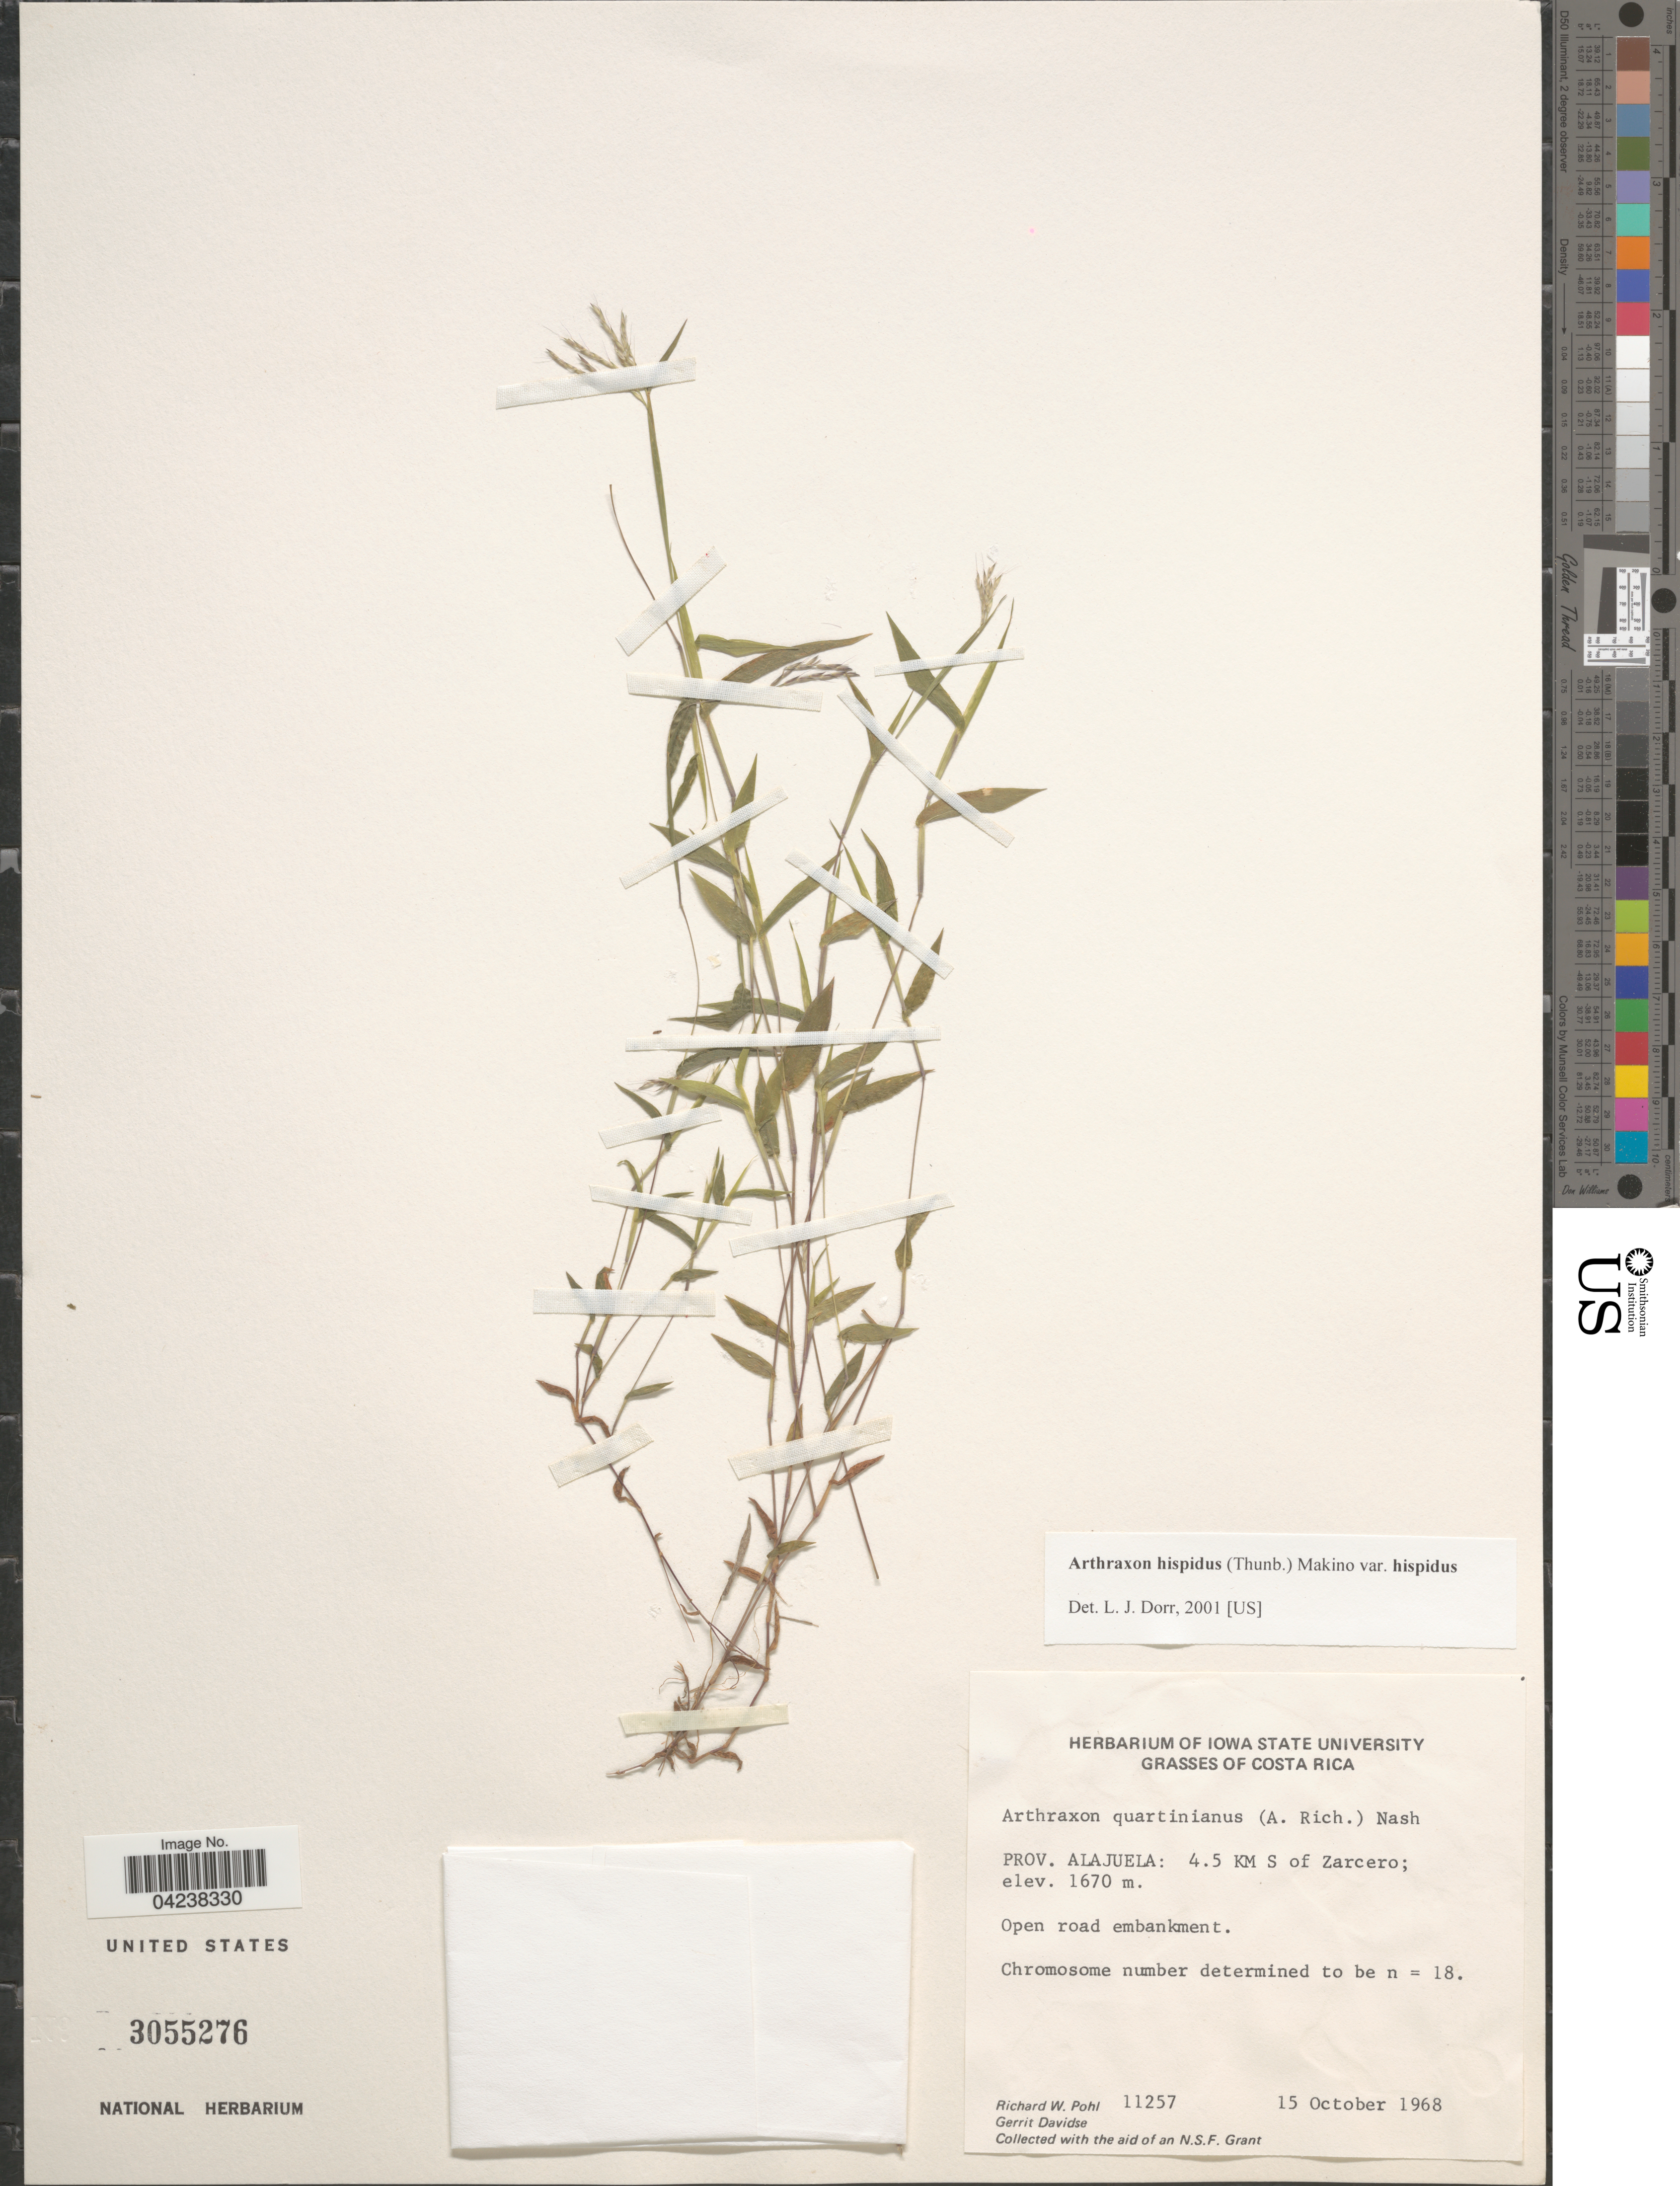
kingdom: Plantae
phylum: Tracheophyta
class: Liliopsida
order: Poales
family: Poaceae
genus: Arthraxon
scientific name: Arthraxon hispidus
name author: (Thunb.) Makino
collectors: R. W. Pohl & G. Davidse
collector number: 11257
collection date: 1968-10-15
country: Costa Rica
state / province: Alajuela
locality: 4.5 KM S of Zarcero.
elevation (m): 1670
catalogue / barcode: US 3055276